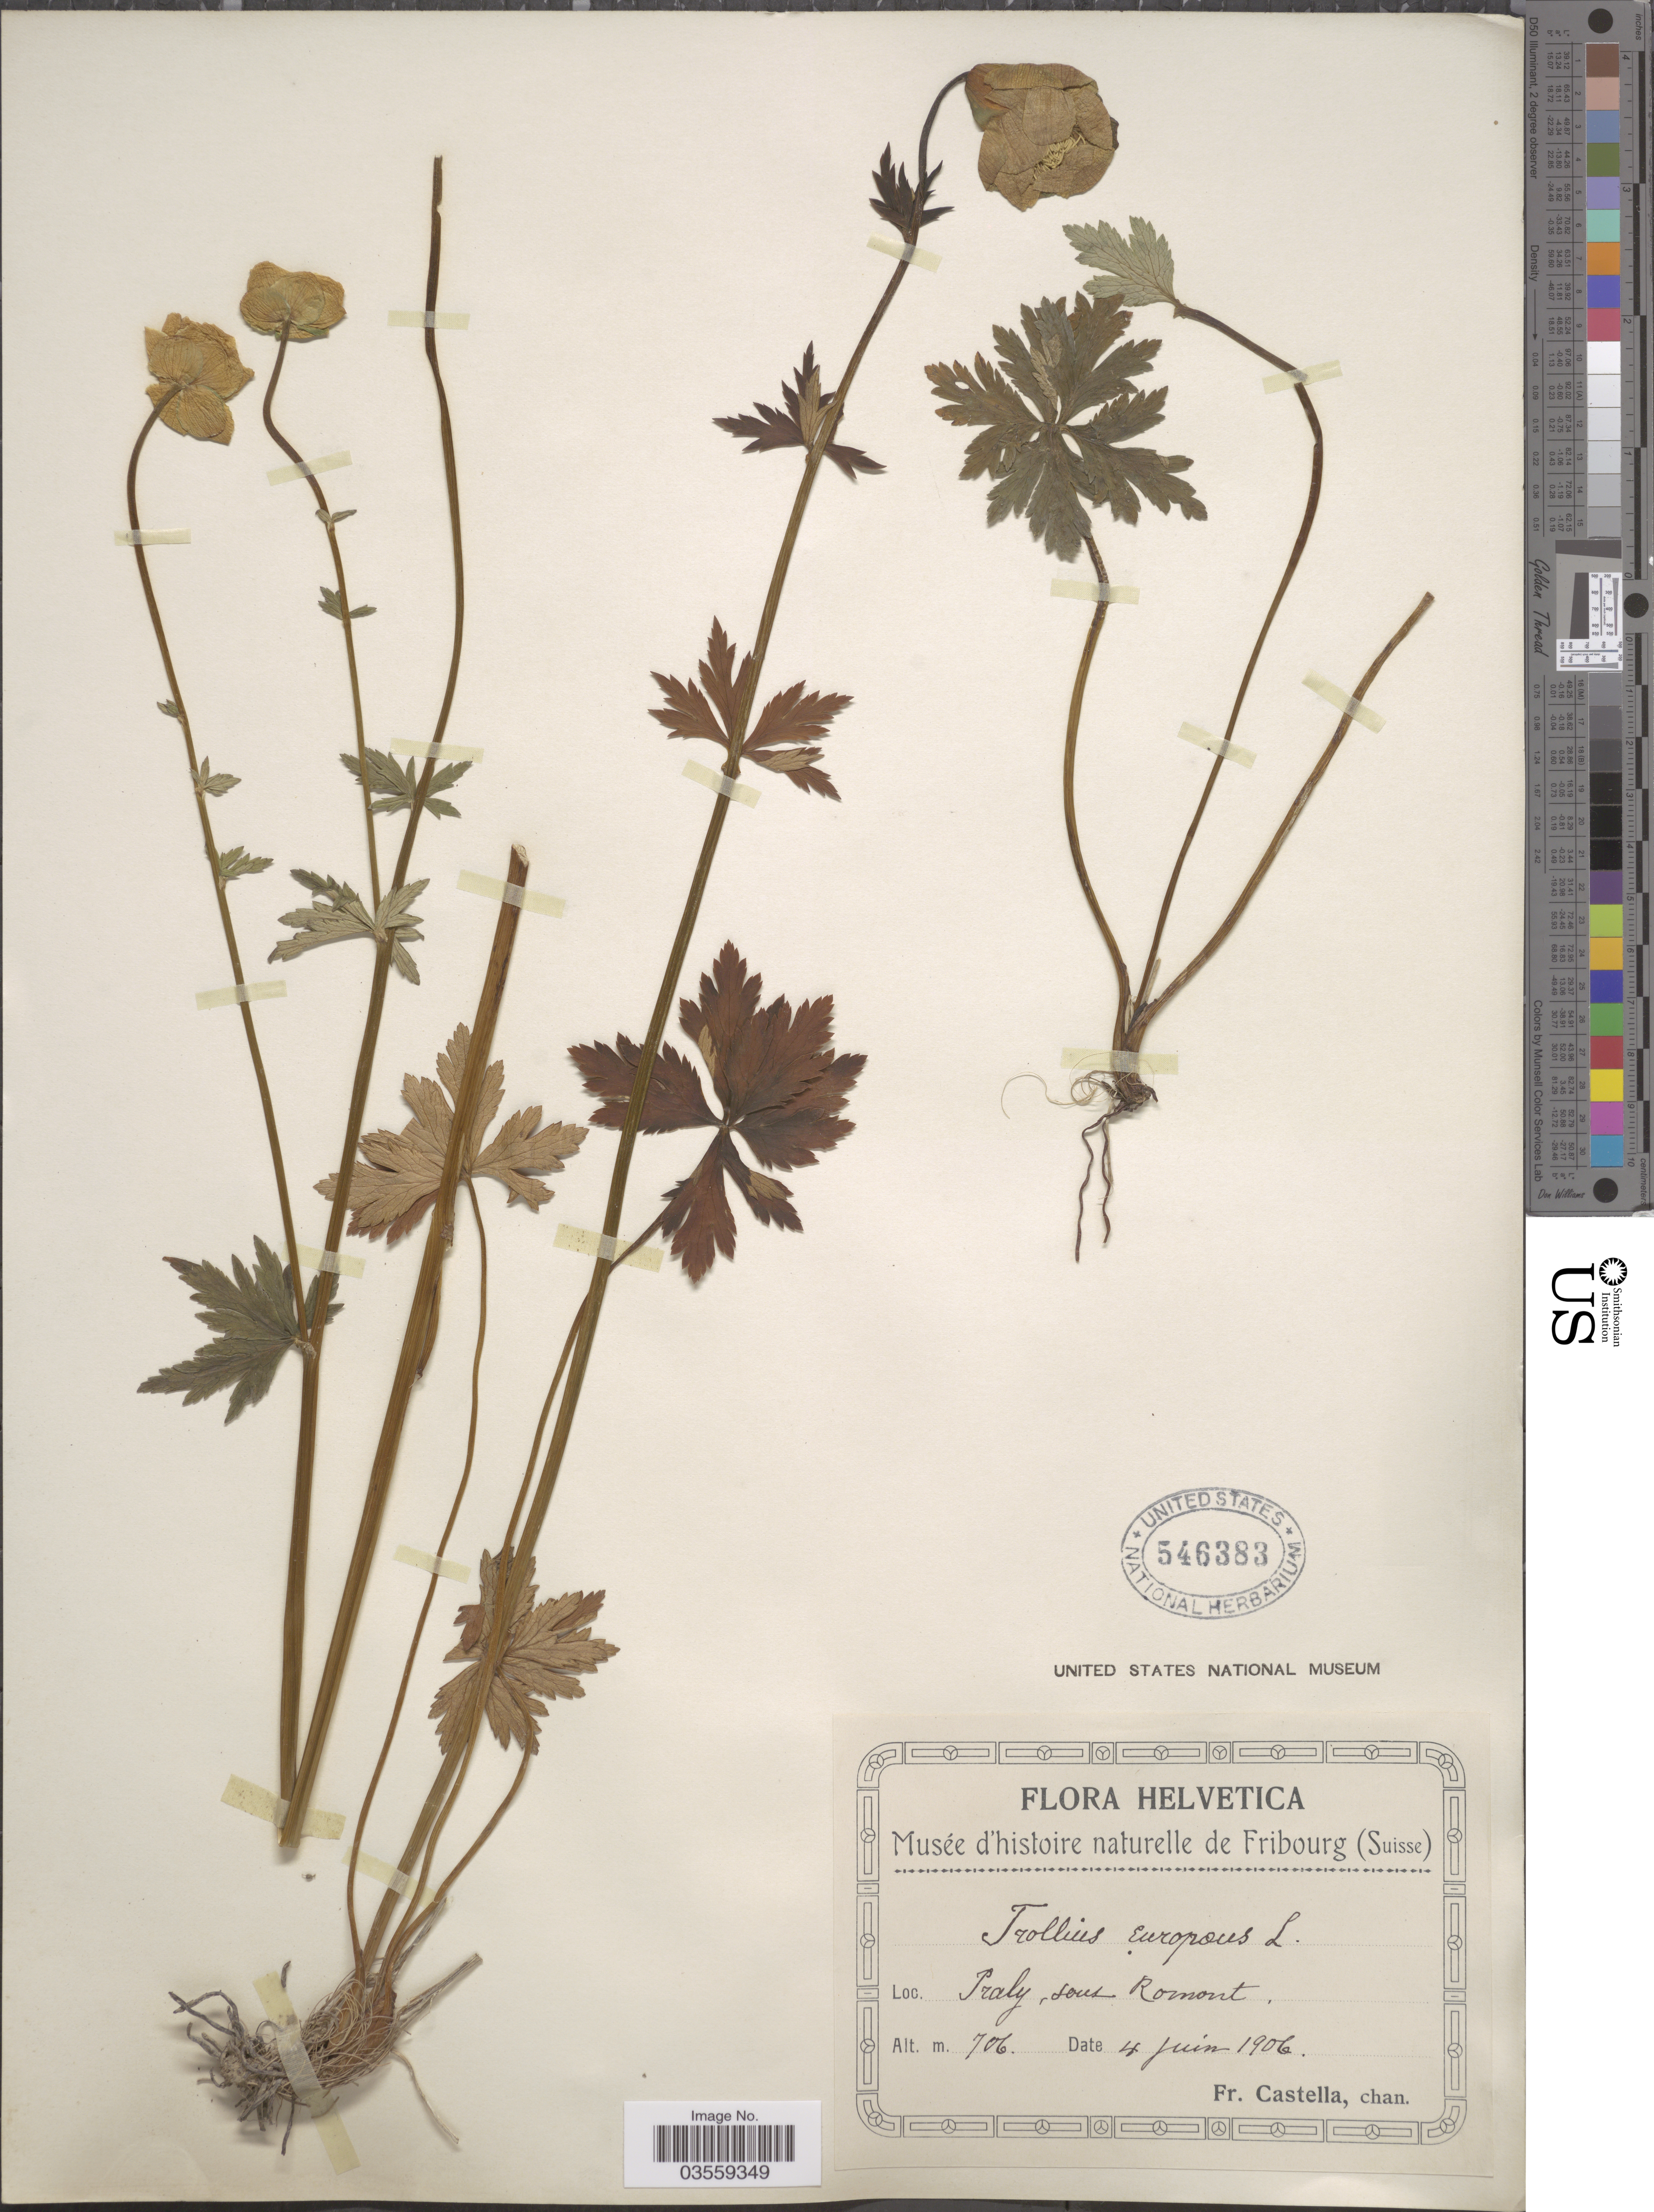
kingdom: Plantae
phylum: Tracheophyta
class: Magnoliopsida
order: Ranunculales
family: Ranunculaceae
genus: Trollius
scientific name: Trollius europaeus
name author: L.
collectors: Fr. Castella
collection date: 1906-06-04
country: Switzerland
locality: Helvetica. Praly, sous Romont.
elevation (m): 706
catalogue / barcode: US 546383